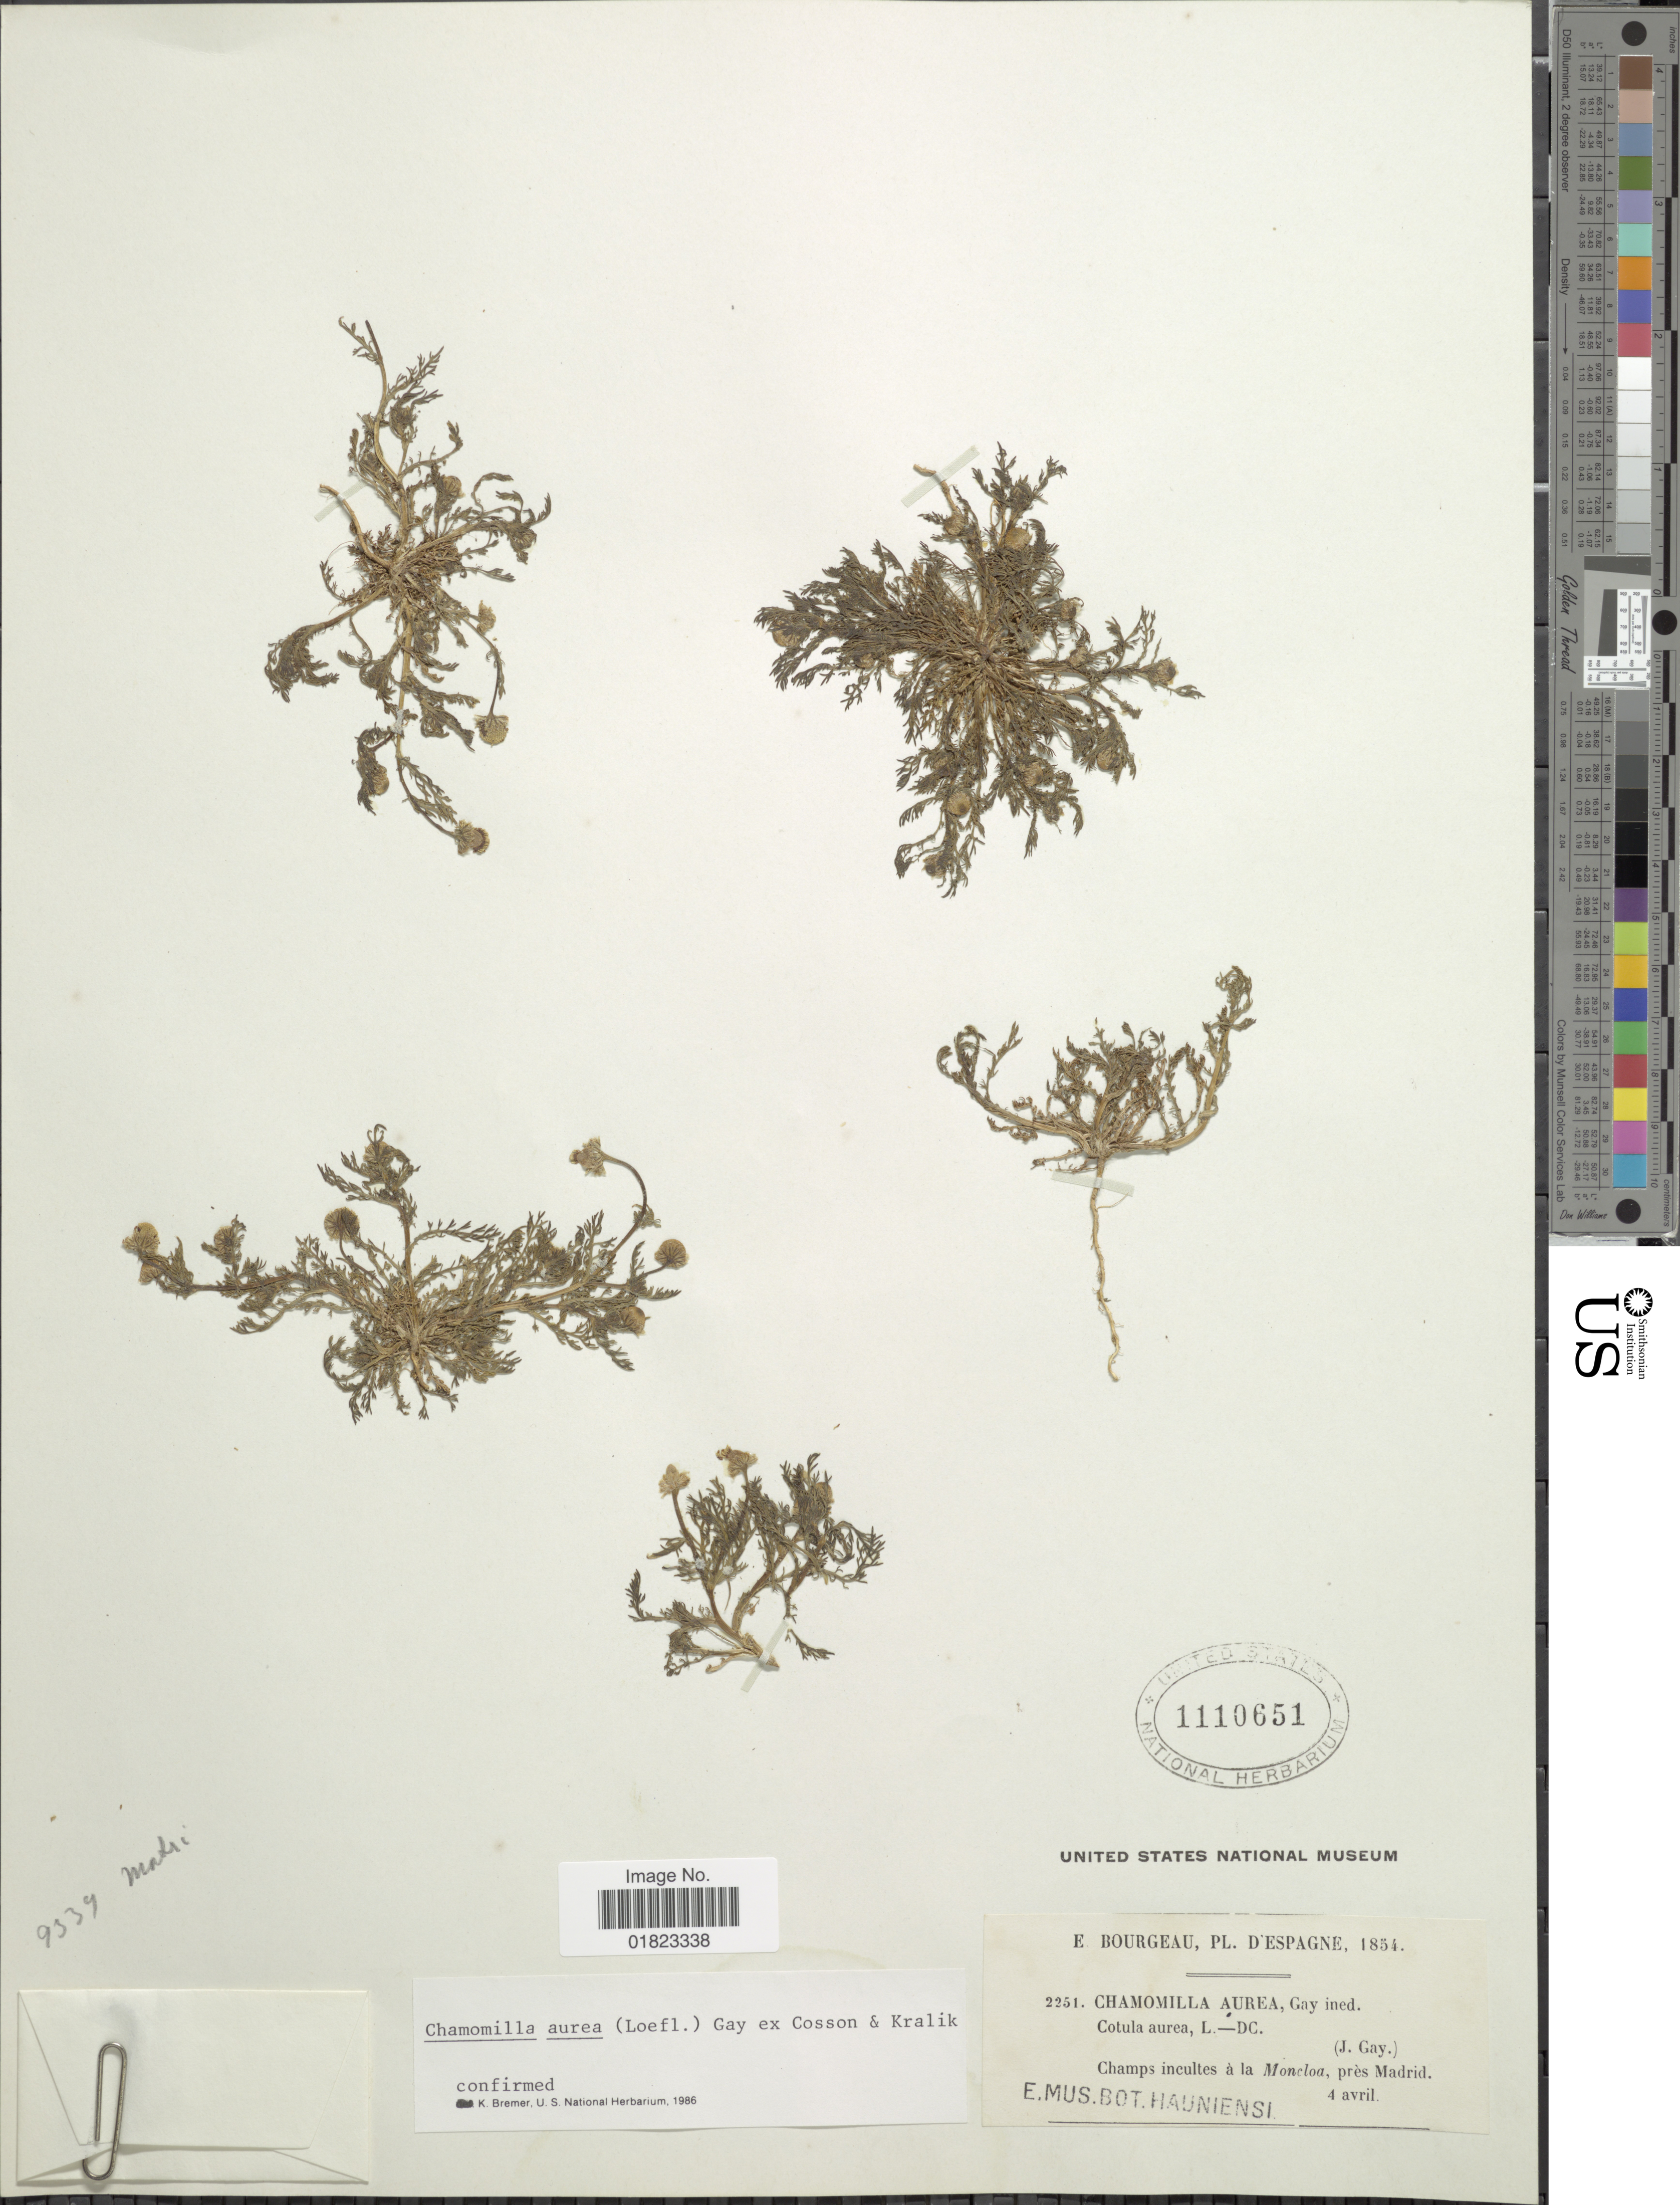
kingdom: Plantae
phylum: Tracheophyta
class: Magnoliopsida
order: Asterales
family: Asteraceae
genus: Matricaria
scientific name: Matricaria aurea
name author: (Loefl.) Sch. Bip.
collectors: E. Bourgeau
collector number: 2251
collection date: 1854-04-04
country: Spain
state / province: Madrid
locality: Champs incultes a la Moncloa, pres Madrid.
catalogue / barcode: US 1110651